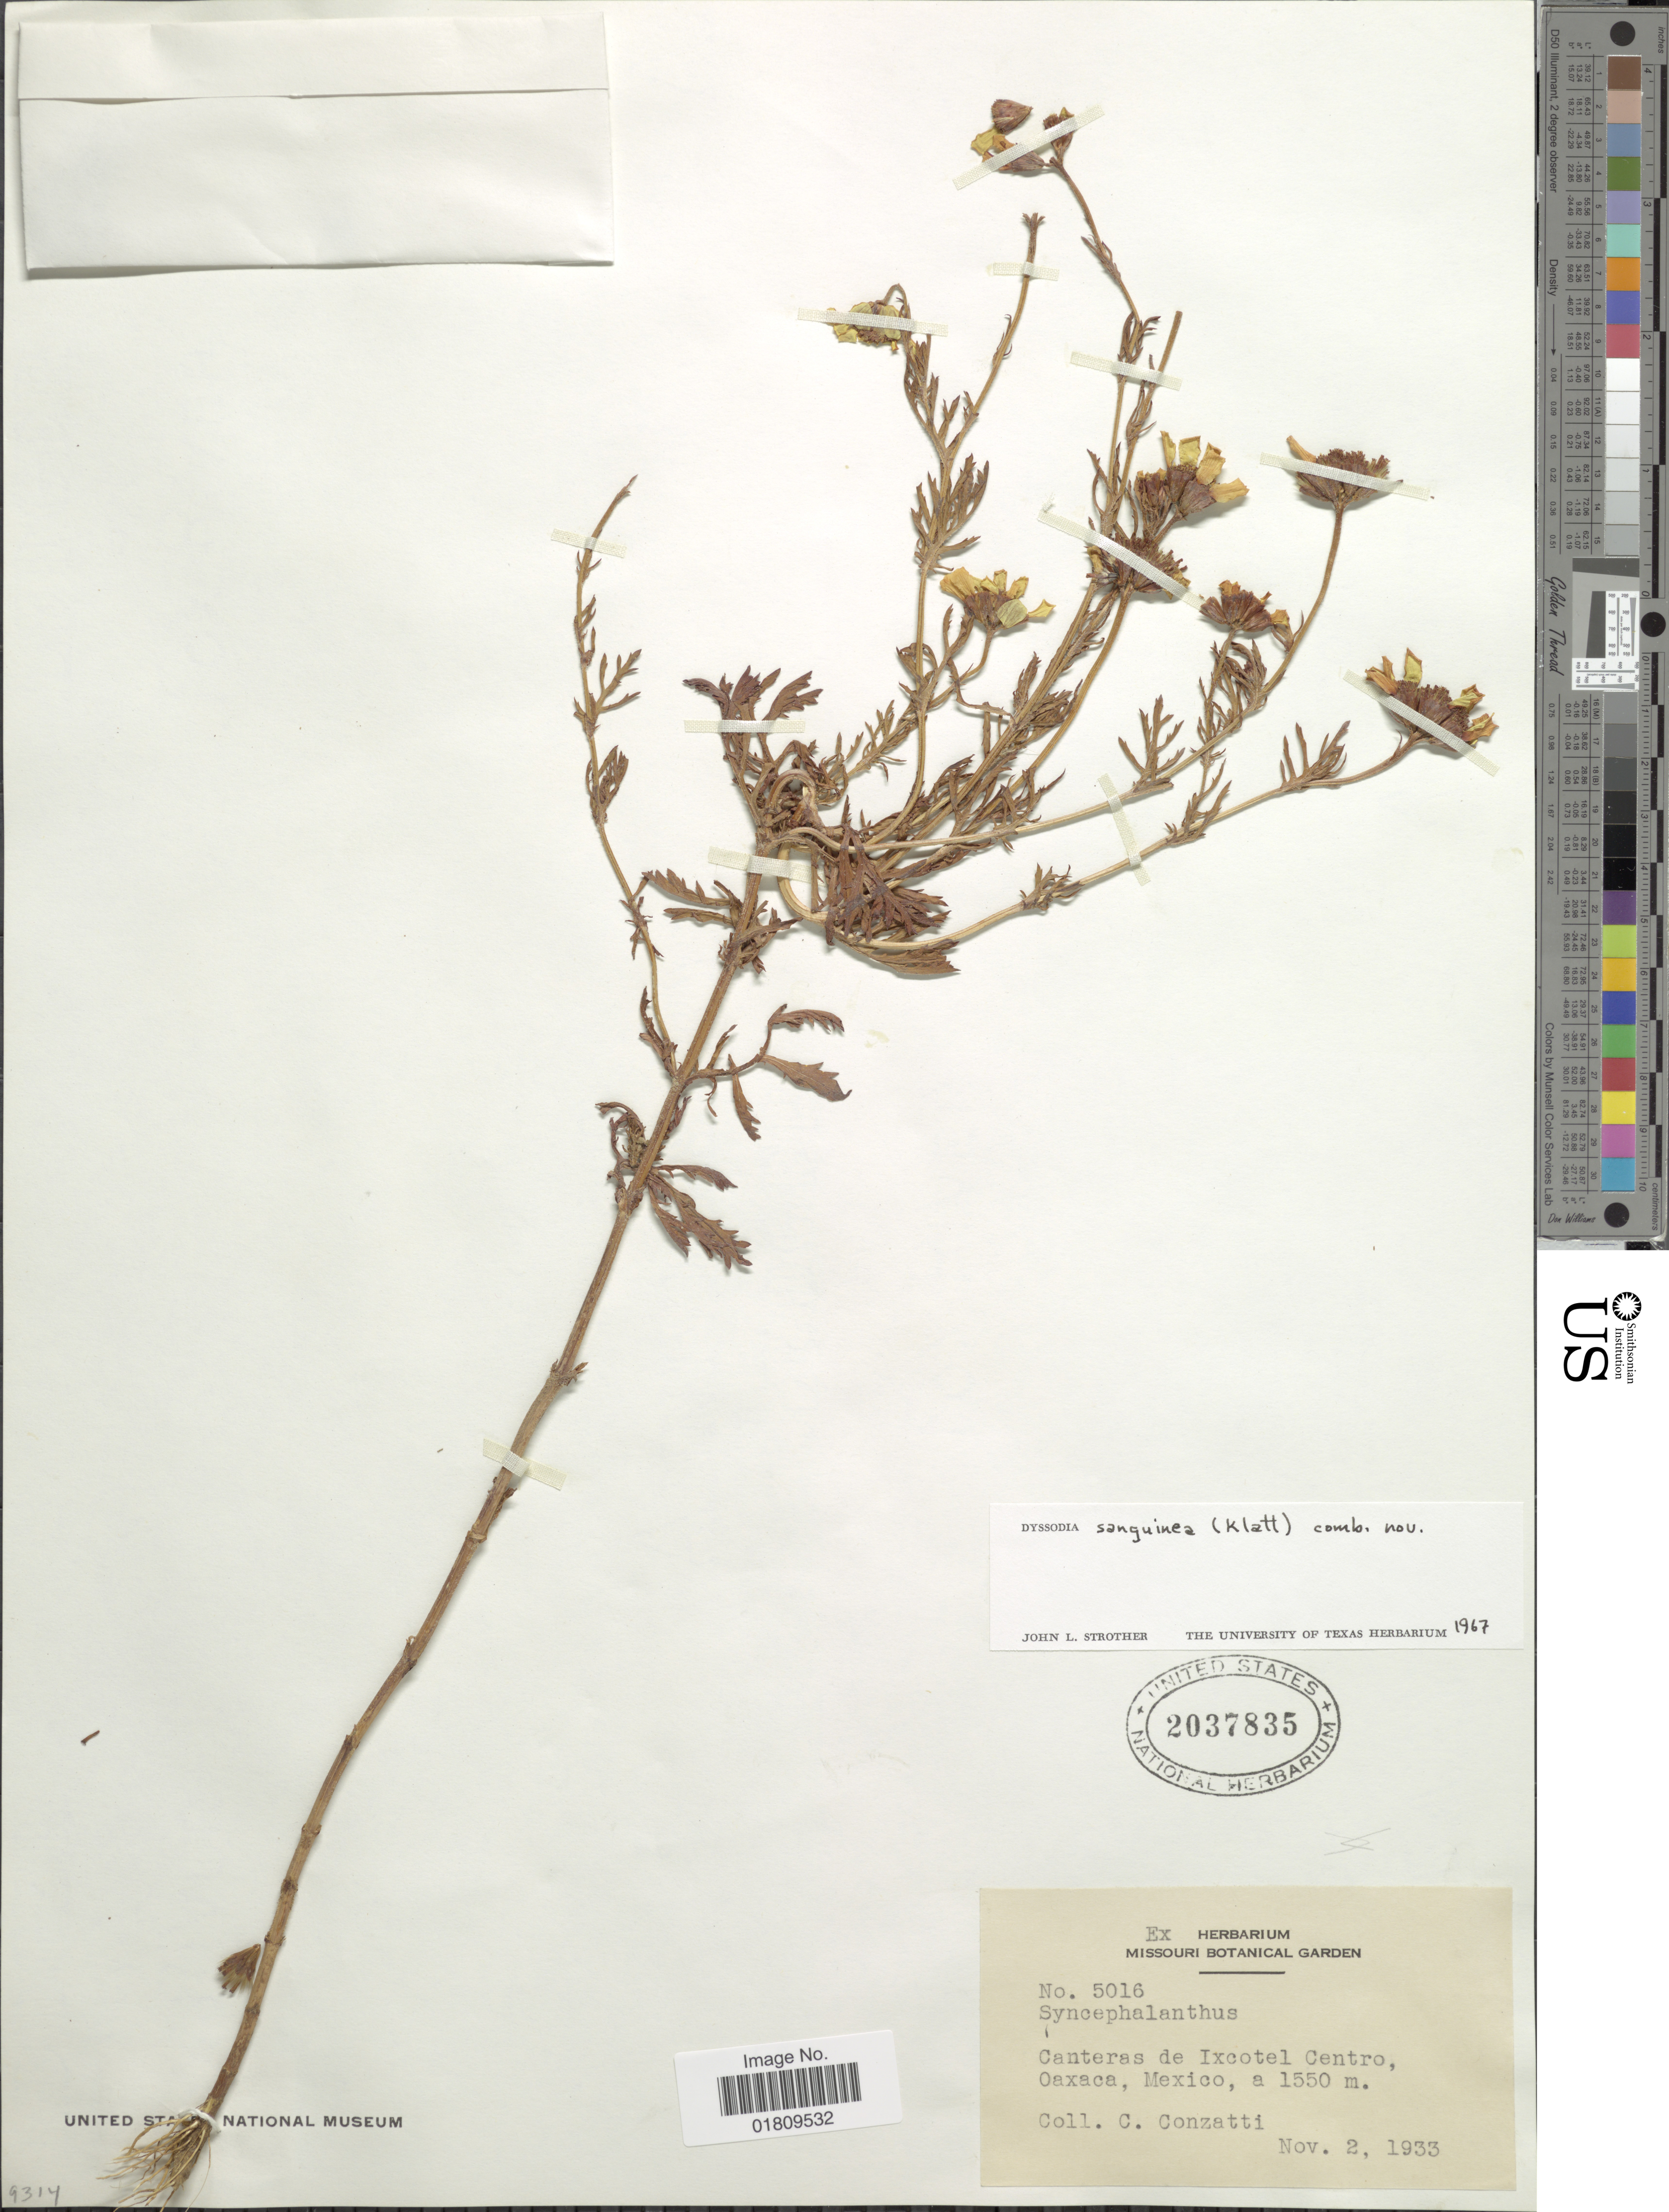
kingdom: Plantae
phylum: Tracheophyta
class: Magnoliopsida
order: Asterales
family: Asteraceae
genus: Dyssodia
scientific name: Dyssodia decipiens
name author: (Bartl.) M.C. Johnst. ex M.C. Johnst. & B.L. Turner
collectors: C. Conzatti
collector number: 5016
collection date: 1933-11-02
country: Mexico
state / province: Oaxaca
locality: Canteras de Ixcotel Centro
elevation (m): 1550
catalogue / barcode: US 2037835